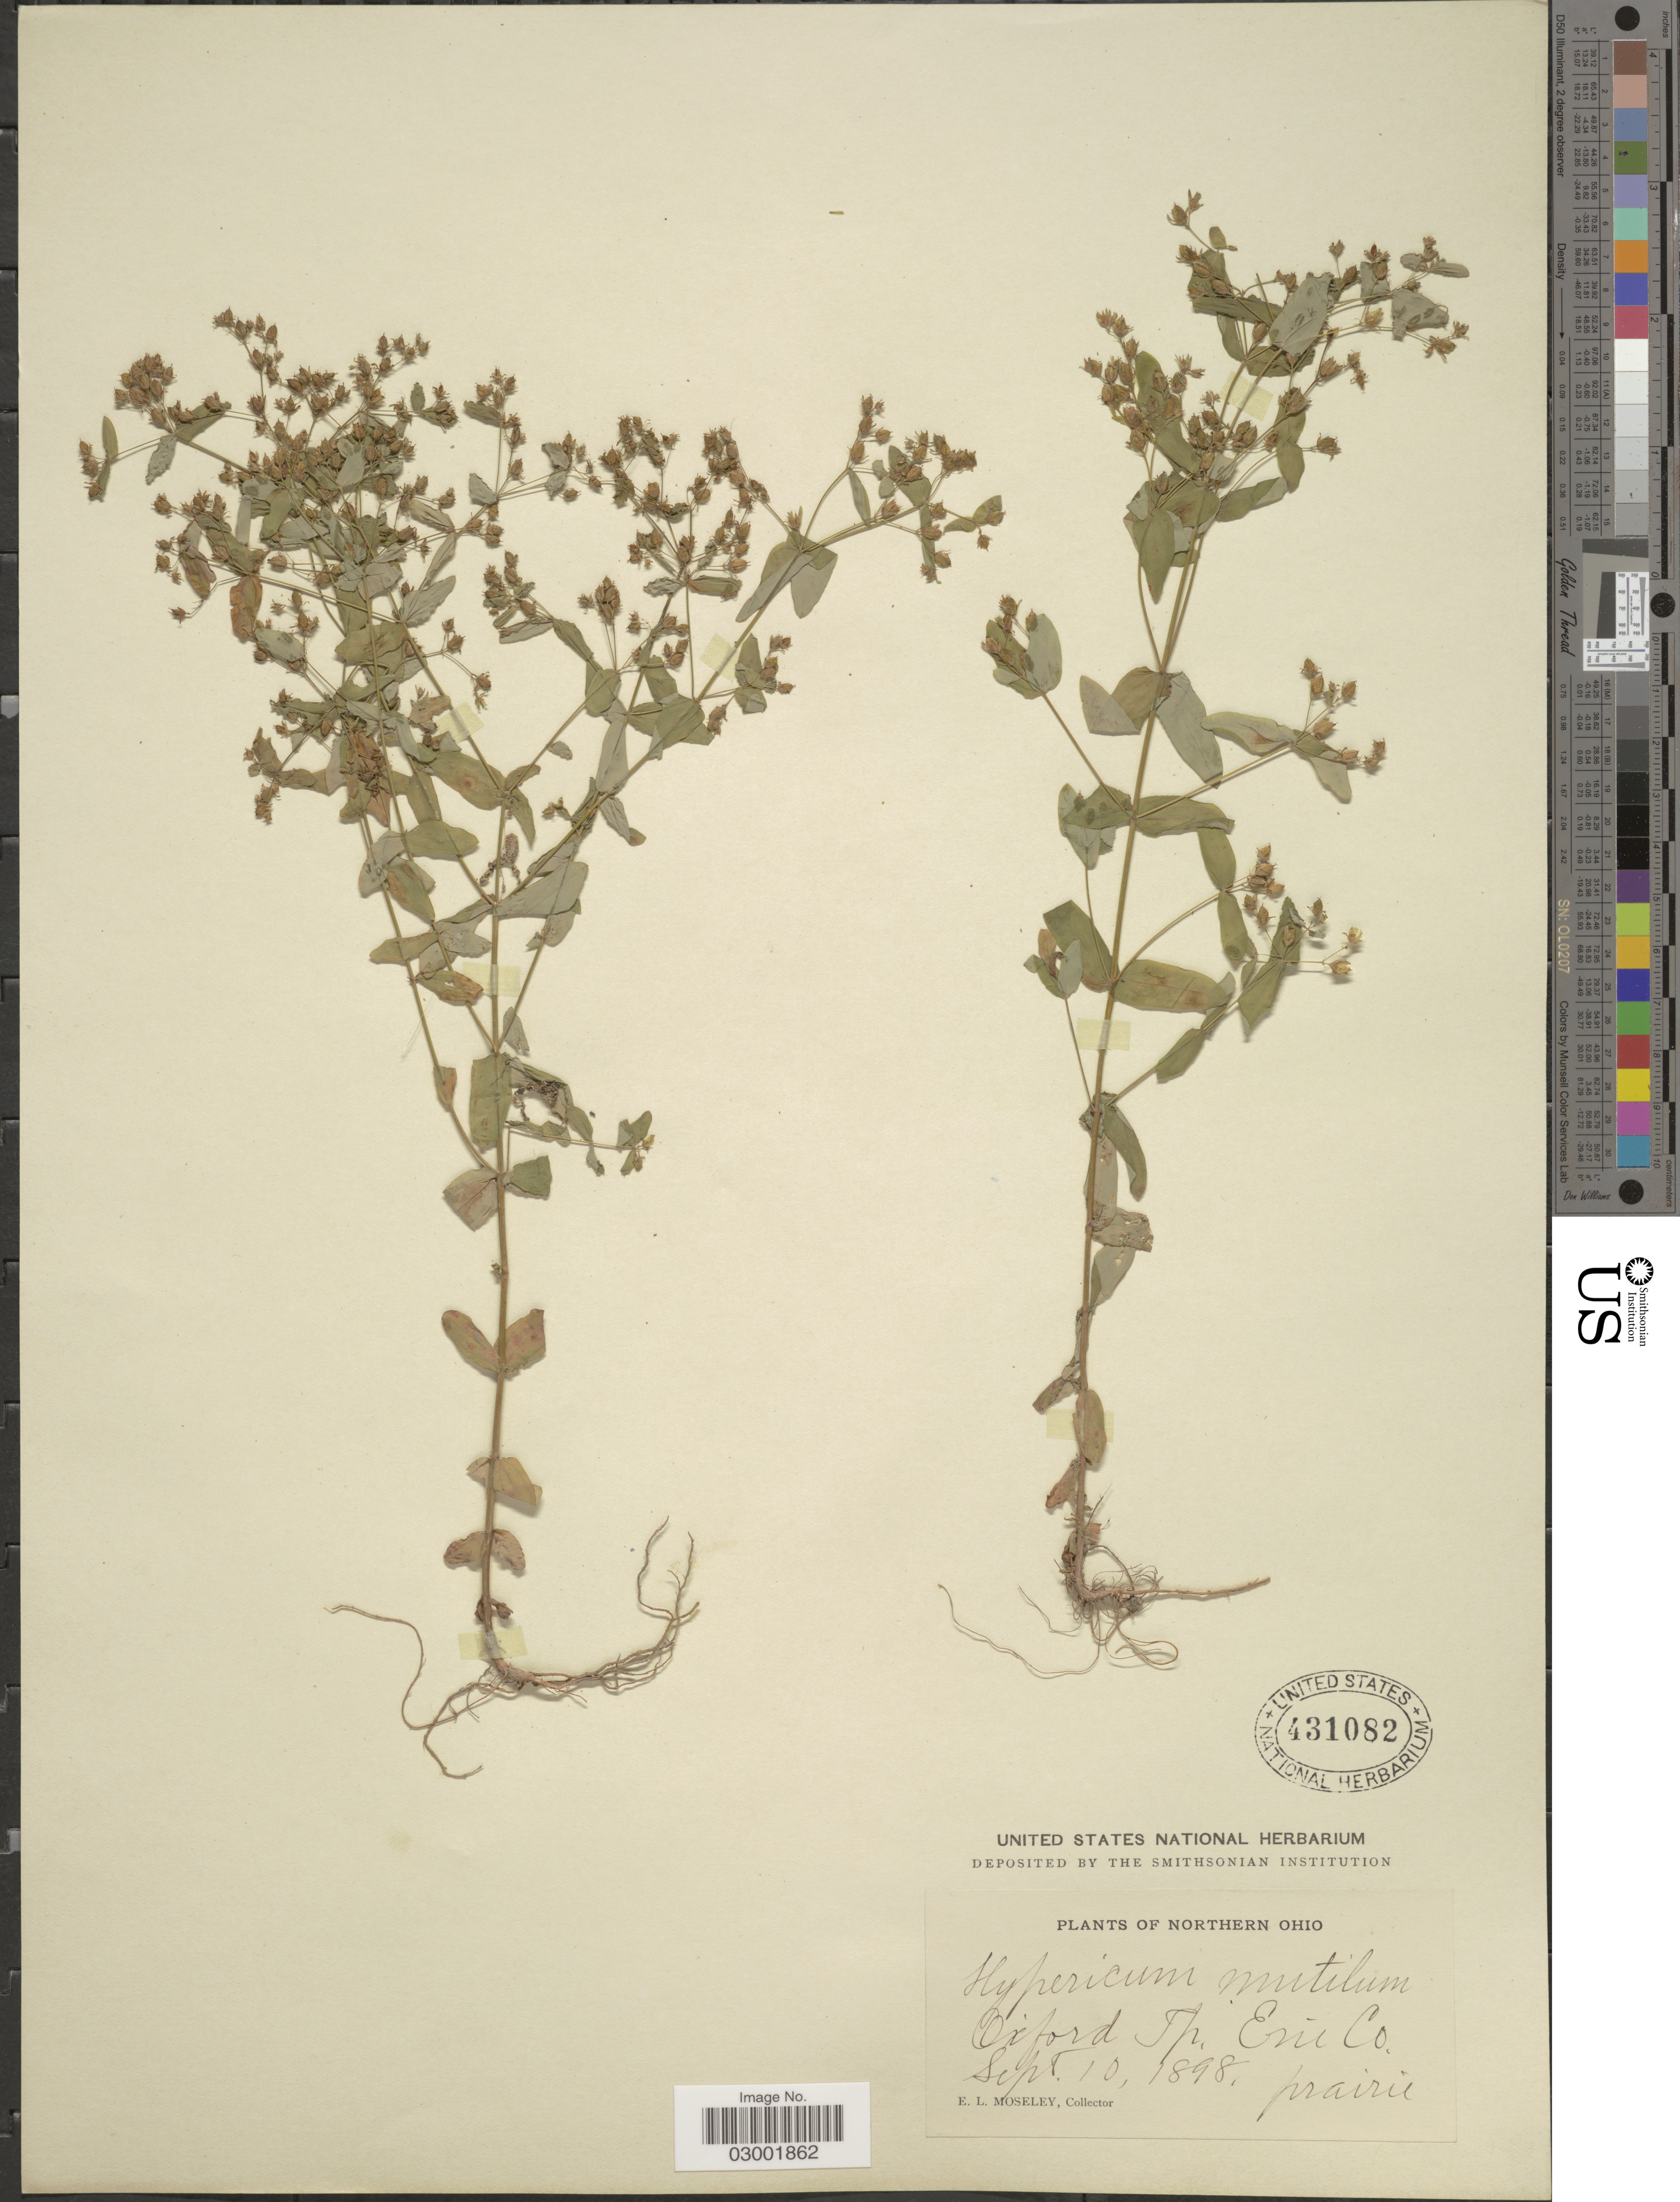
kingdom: Plantae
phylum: Tracheophyta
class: Magnoliopsida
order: Malpighiales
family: Hypericaceae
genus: Hypericum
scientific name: Hypericum mutilum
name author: L.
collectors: E. Moseley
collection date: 1898-09-10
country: United States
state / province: Ohio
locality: Northern Ohio, Oxford Tp. Erie Co.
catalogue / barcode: US 431082